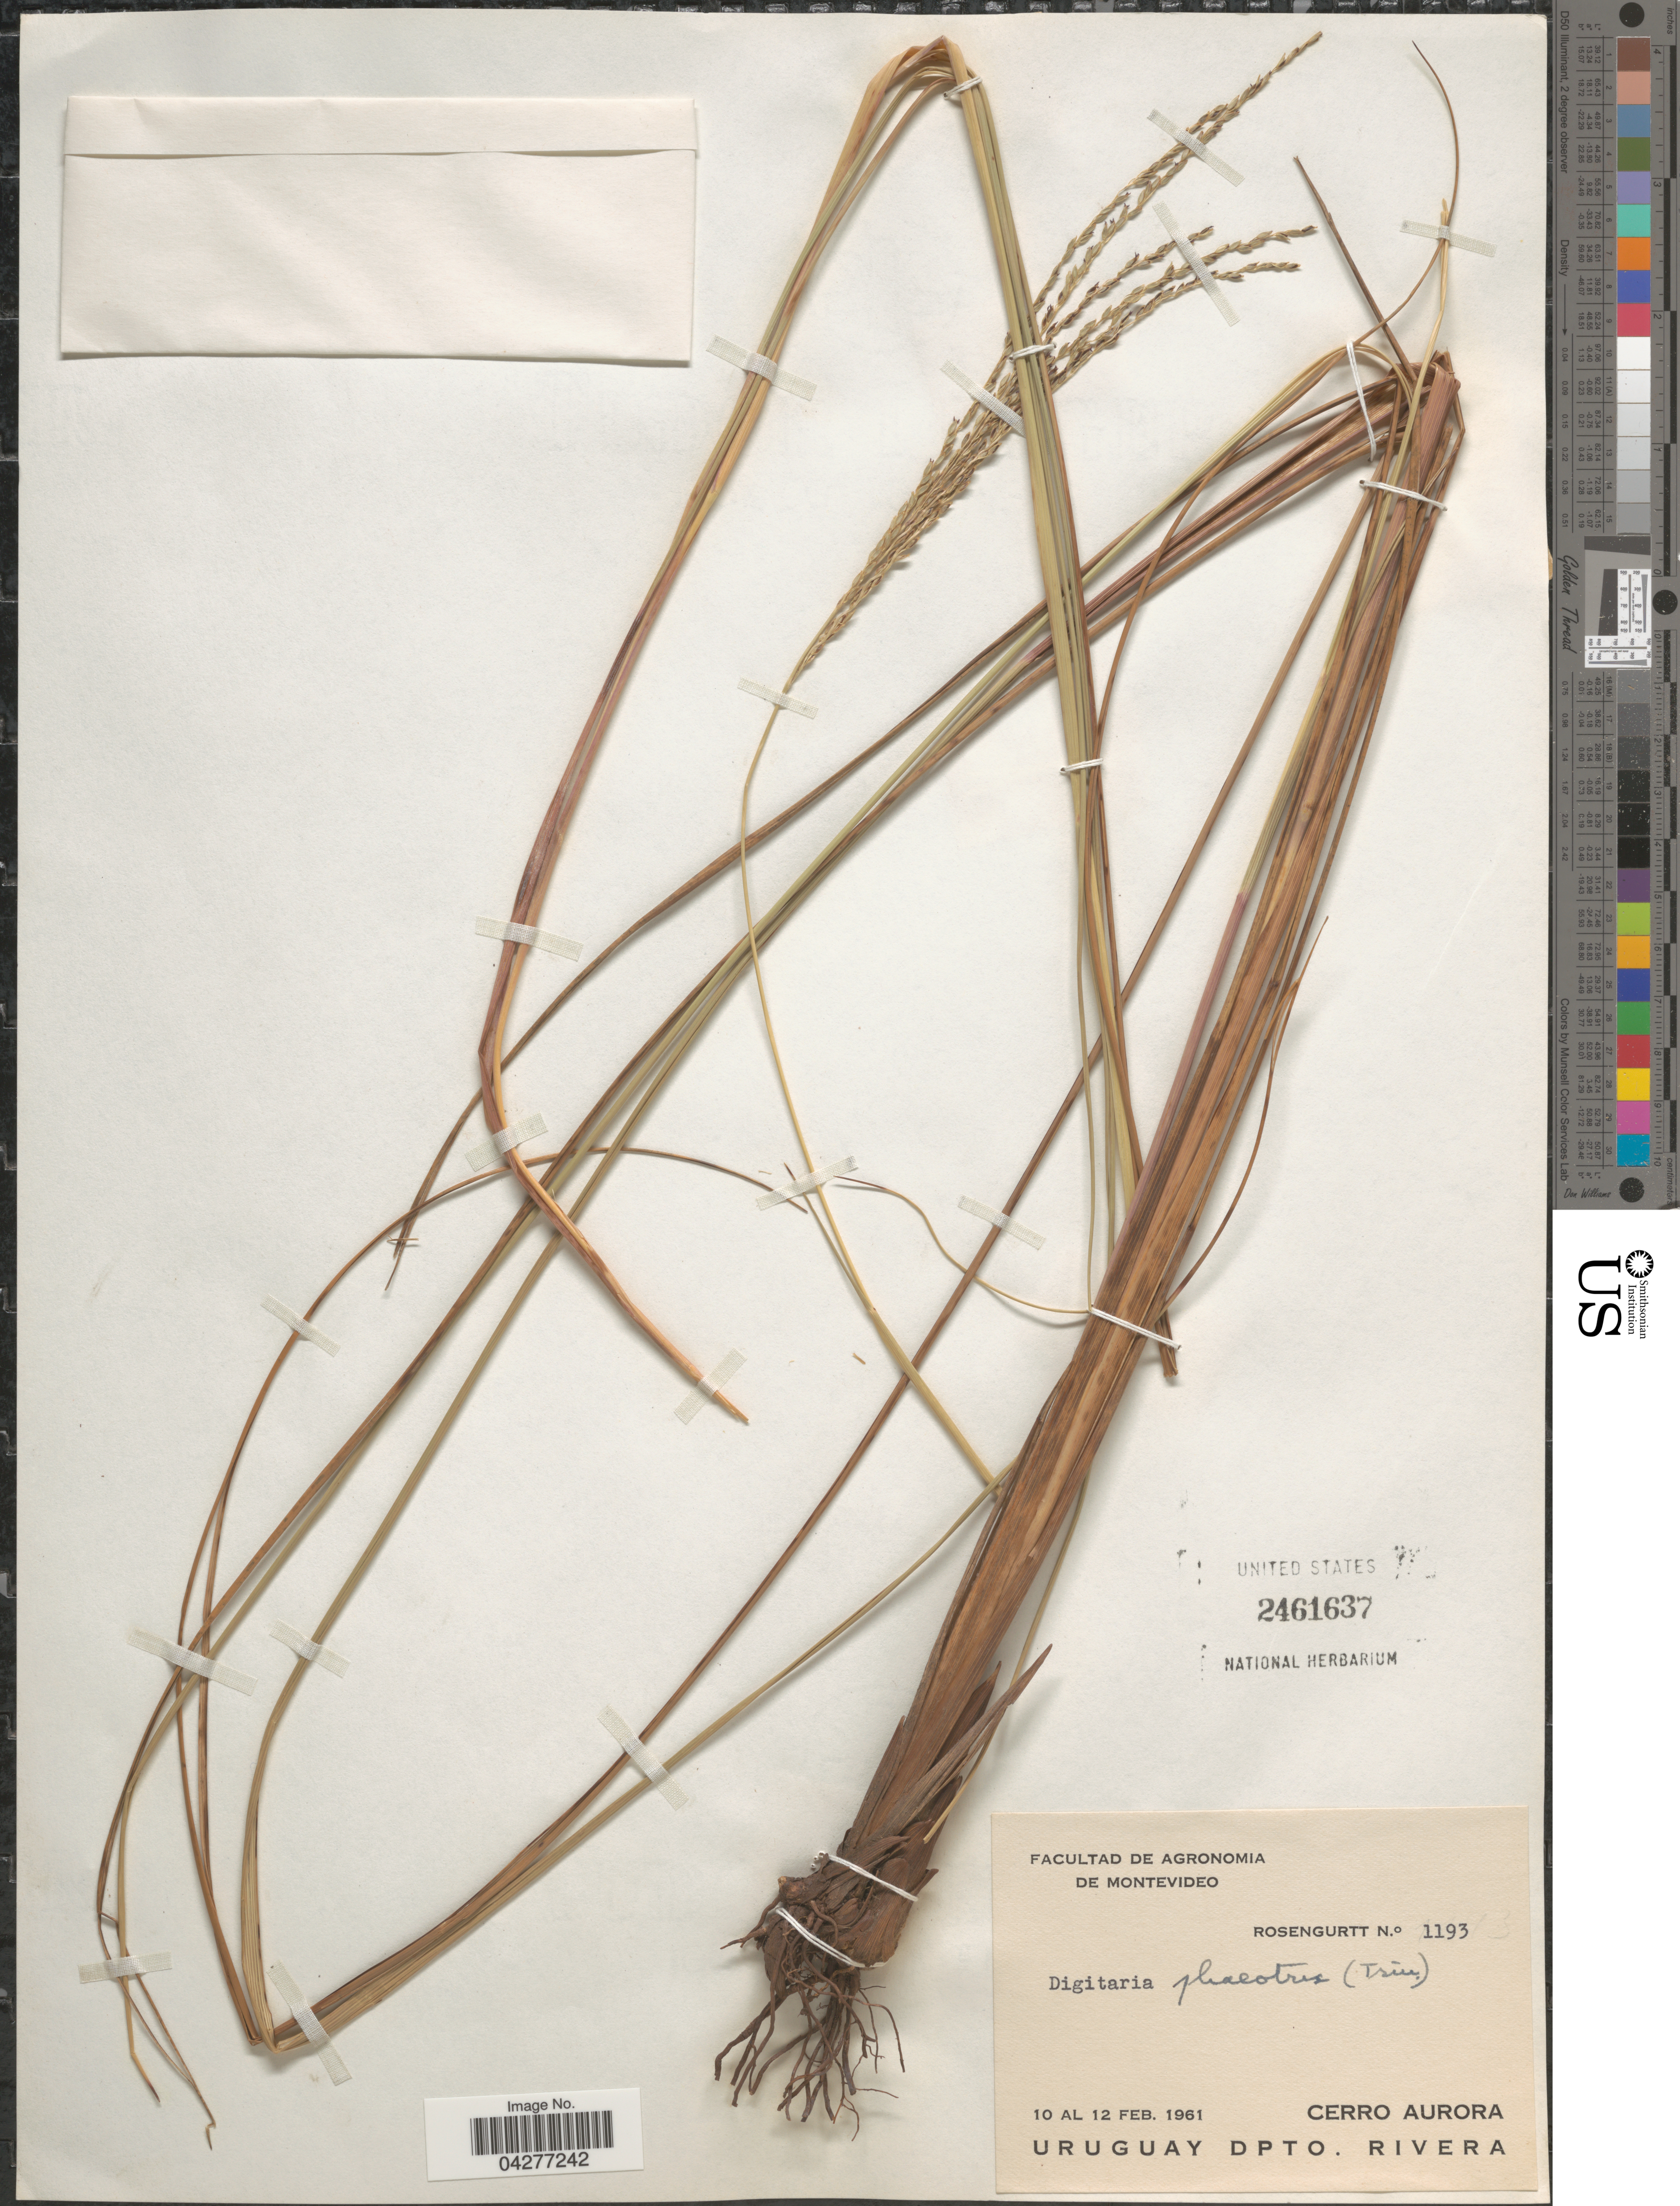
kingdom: Plantae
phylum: Tracheophyta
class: Liliopsida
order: Poales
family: Poaceae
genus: Digitaria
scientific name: Digitaria phaeothrix var. phaeothrix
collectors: Rosengurtt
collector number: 1193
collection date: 1961-02-10/1961-02-12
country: Uruguay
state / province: Rivera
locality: Cerro Aurora. Dpto. Rivera.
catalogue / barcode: US 2461637